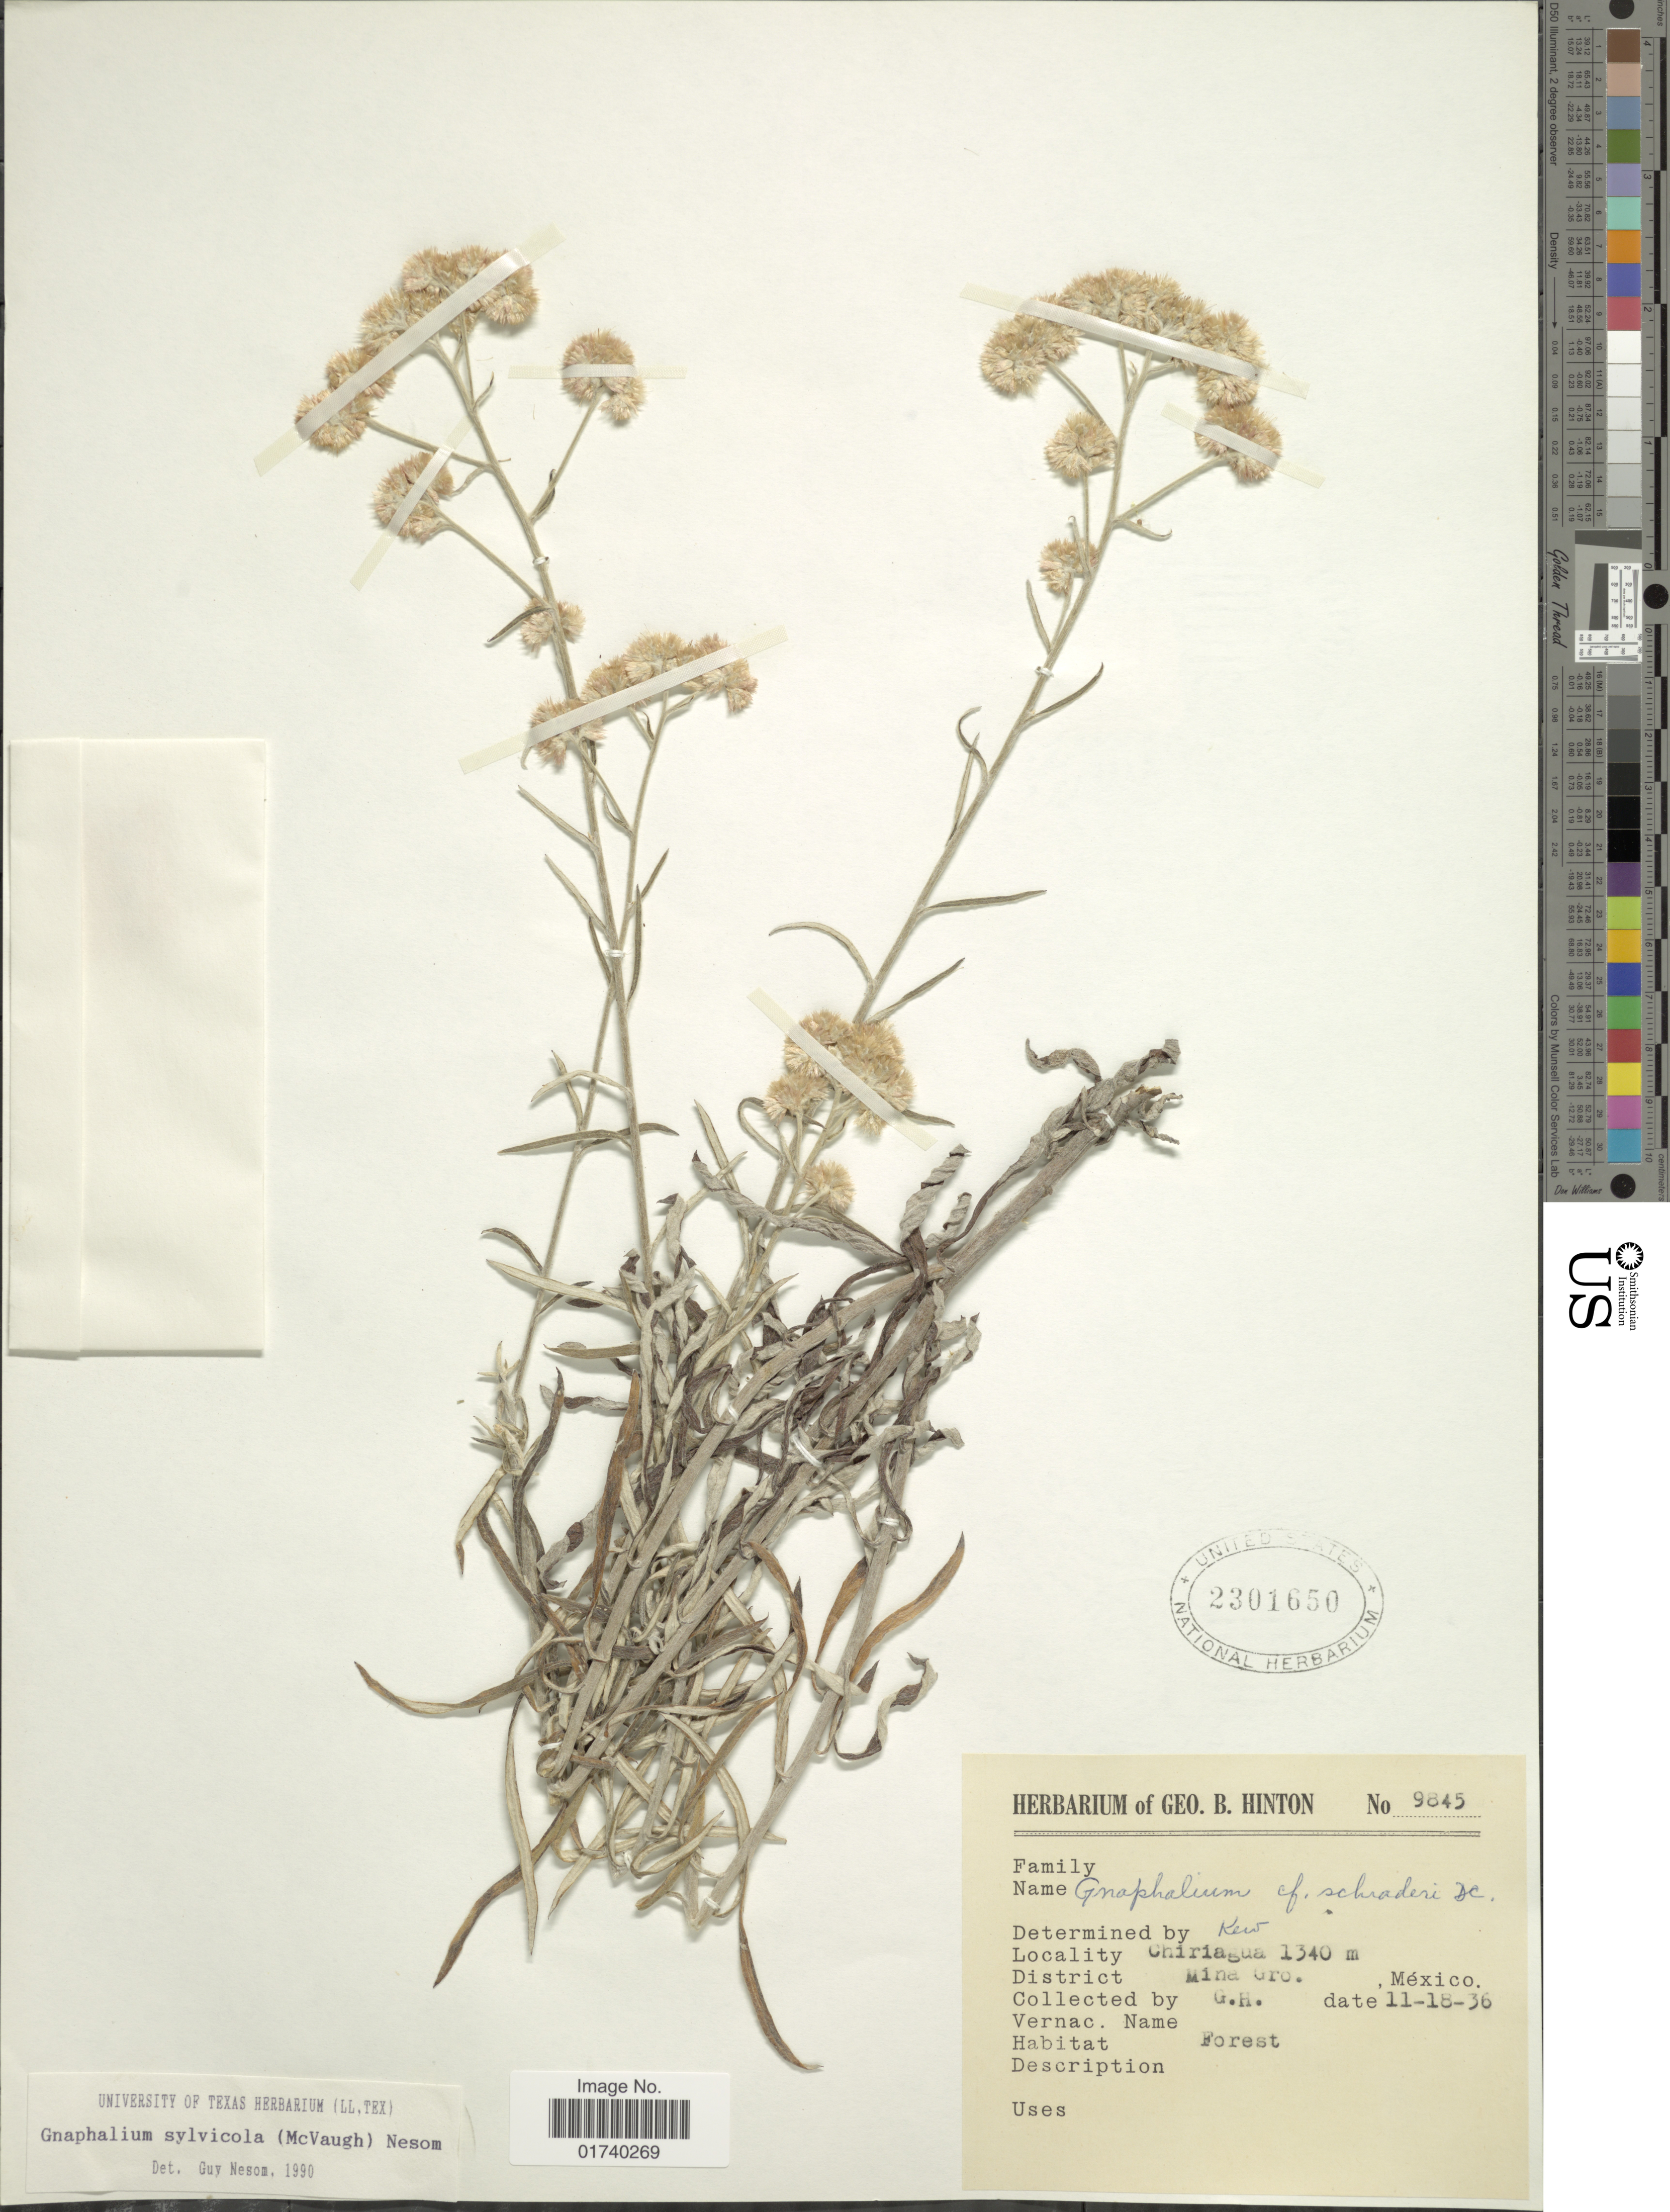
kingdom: Plantae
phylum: Tracheophyta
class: Magnoliopsida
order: Asterales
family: Asteraceae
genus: Pseudognaphalium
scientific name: Pseudognaphalium sylvicola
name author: (McVaugh) G.L. Nesom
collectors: G. B. Hinton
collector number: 9845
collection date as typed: Transcribed d/m/y: 18/11/36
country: Mexico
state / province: Guerrero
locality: Chiriagua Mina Gro.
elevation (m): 1340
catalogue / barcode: US 2301650